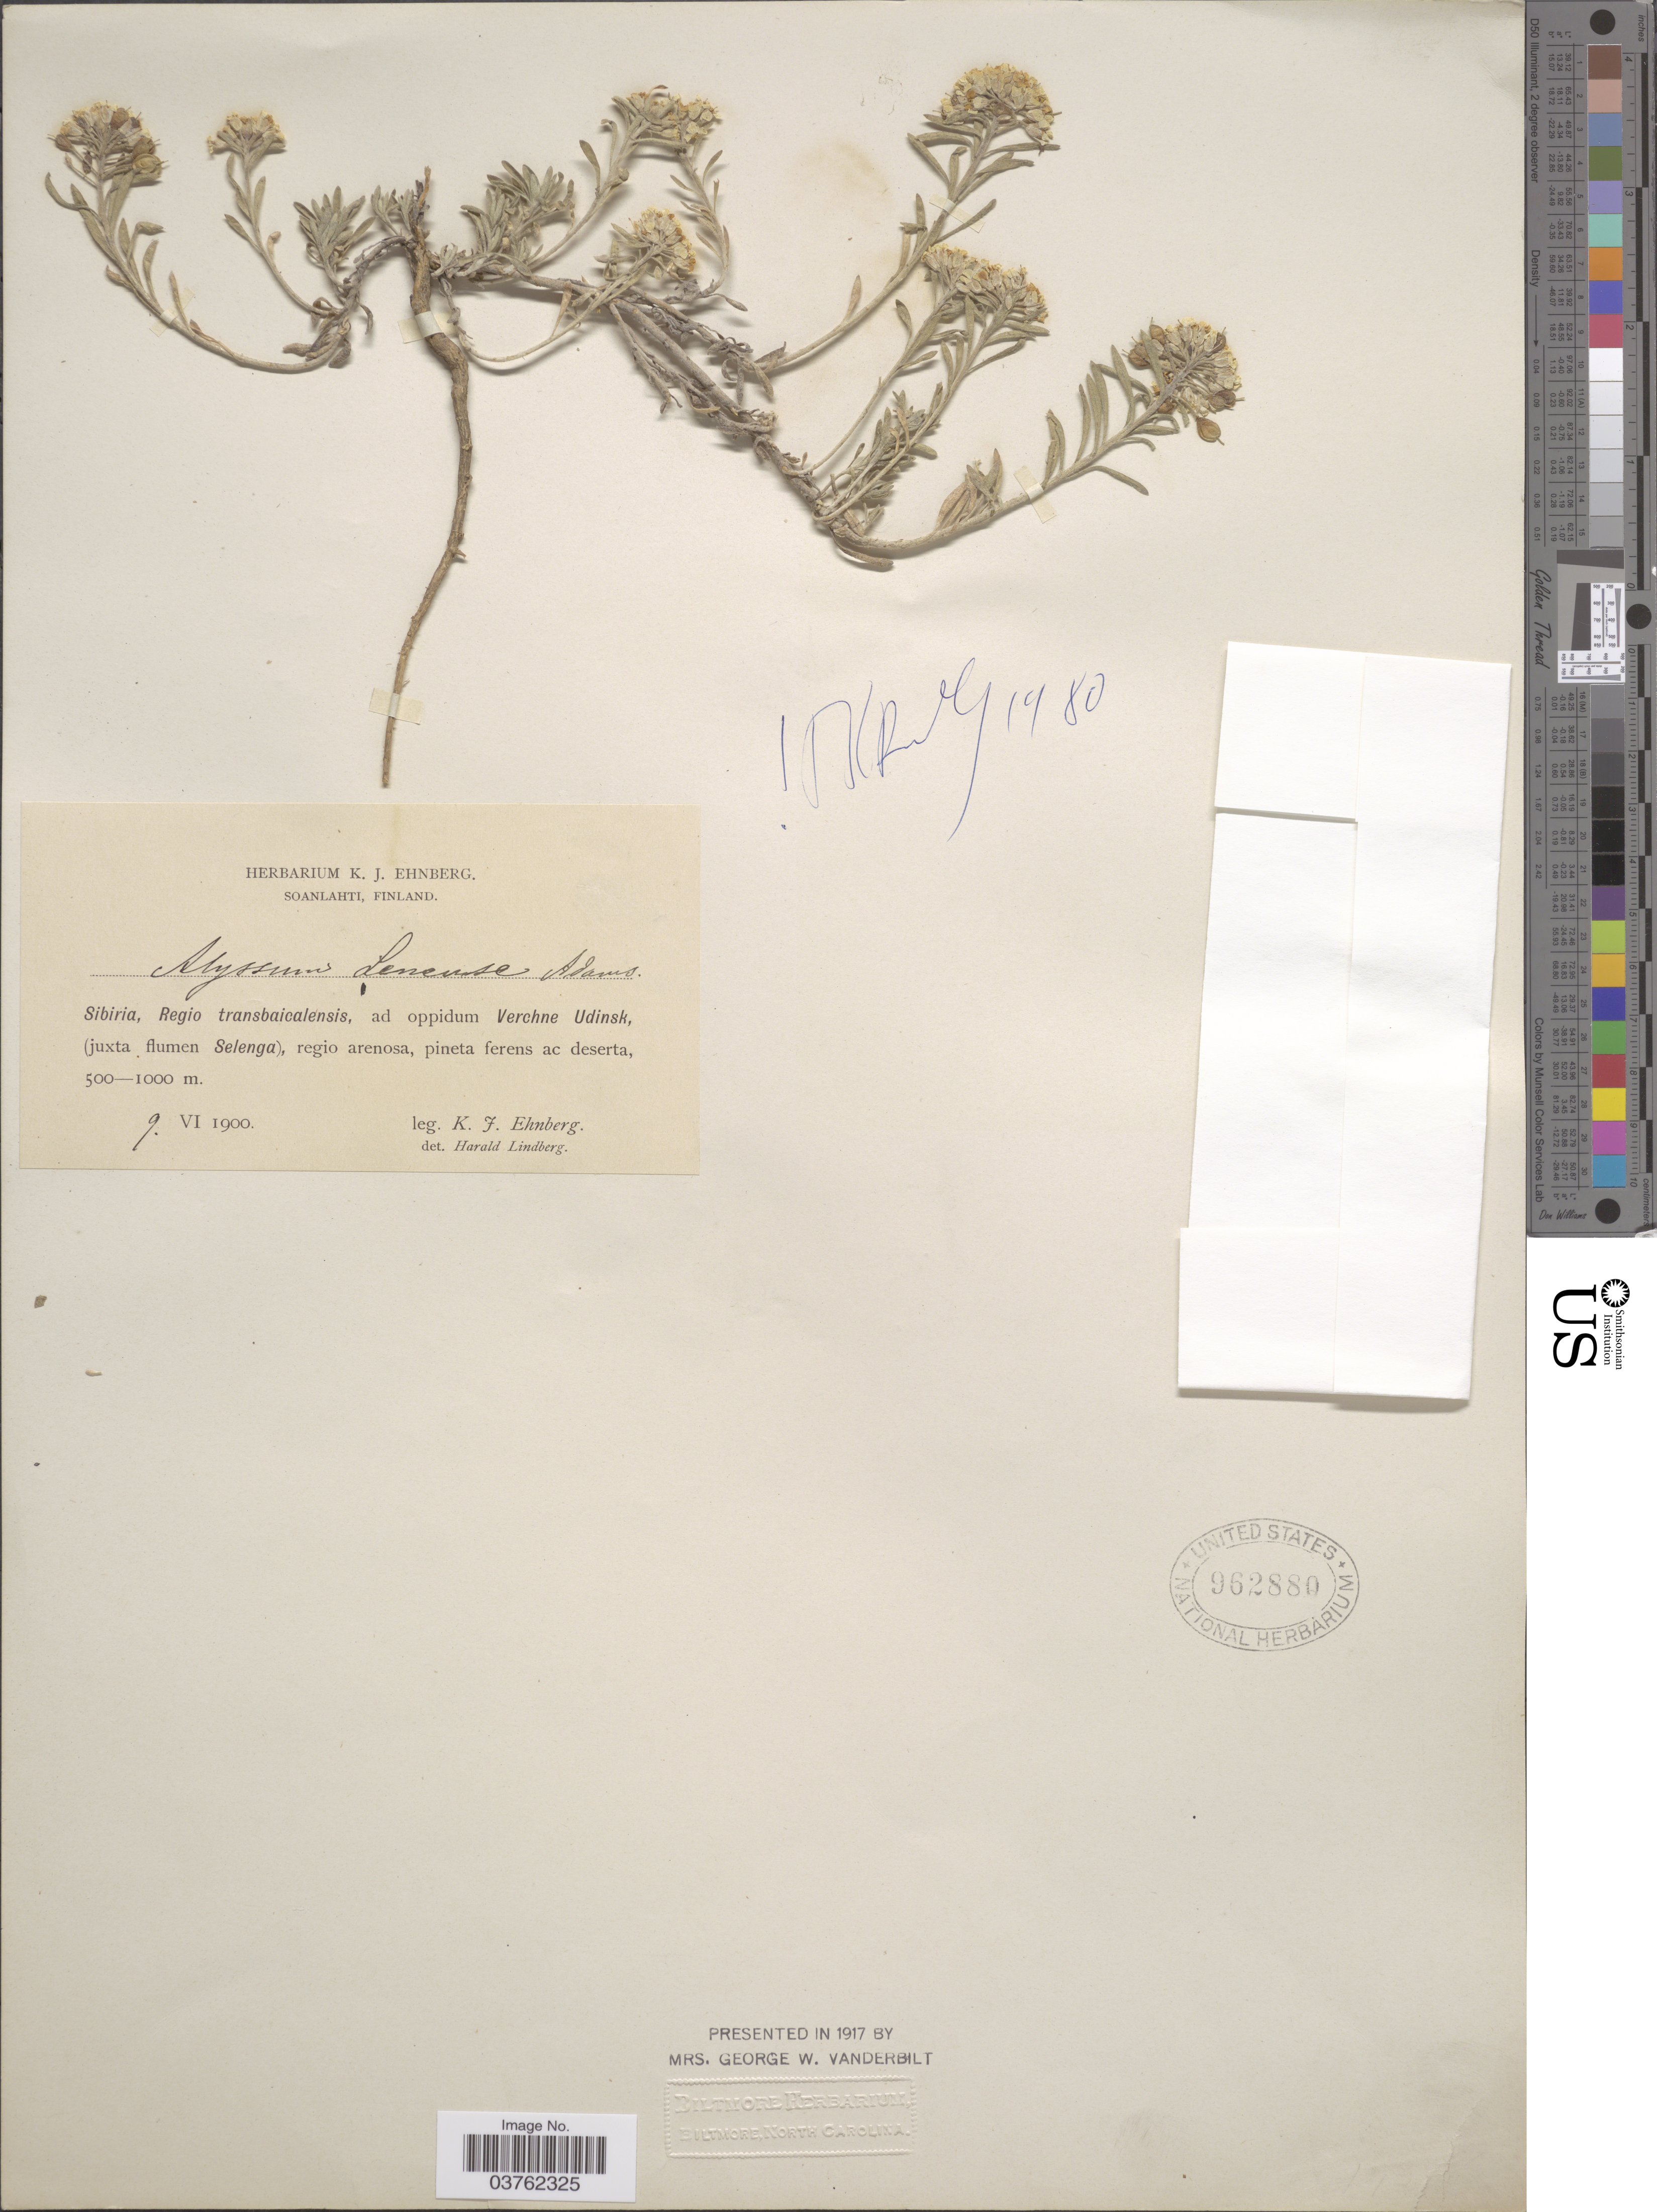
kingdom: Plantae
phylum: Tracheophyta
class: Magnoliopsida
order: Brassicales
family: Brassicaceae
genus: Alyssum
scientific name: Alyssum lenense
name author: Adams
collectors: K. Ehnberg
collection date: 1900-06-09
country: Russian Federation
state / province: Buryatia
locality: Sibiria, Regio transbaicalensis, ad oppidum Verchne Udinsk, (juxta flumen Selenga), regio arenosa, pineta ferens ac deserta.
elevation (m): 500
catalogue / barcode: US 962880